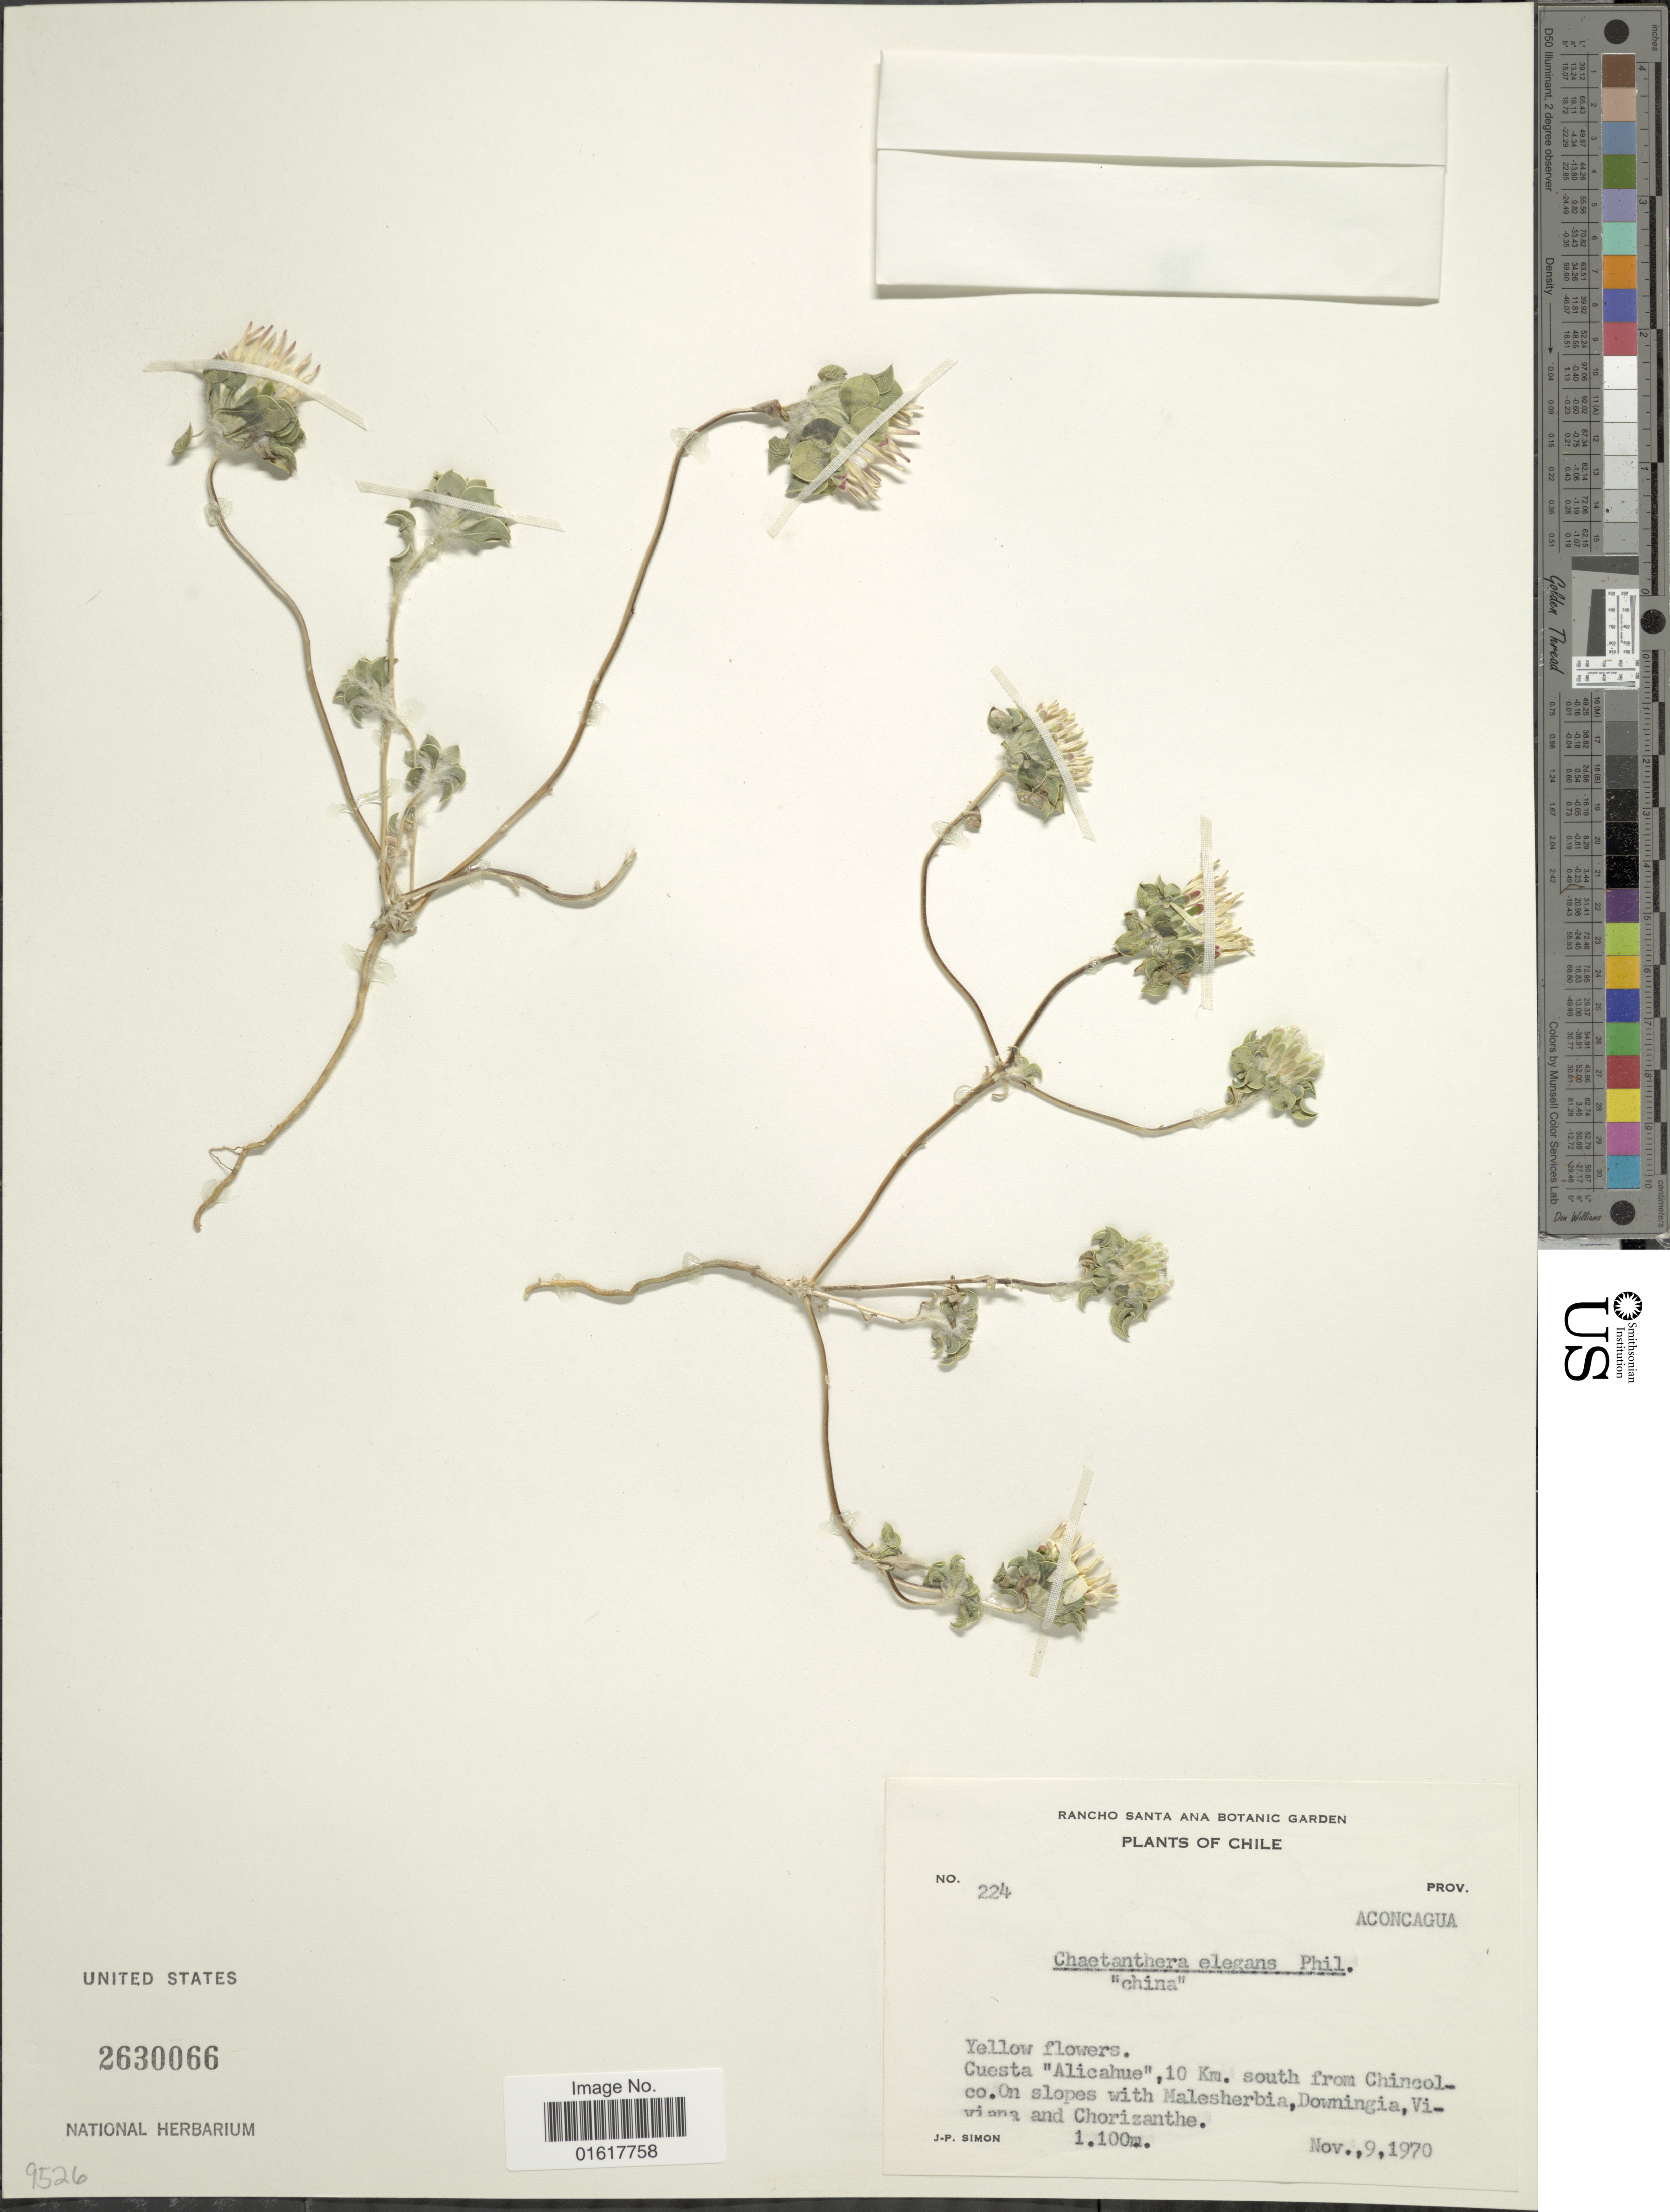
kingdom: Plantae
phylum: Tracheophyta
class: Magnoliopsida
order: Asterales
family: Asteraceae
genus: Chaetanthera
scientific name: Chaetanthera elegans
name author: Phil.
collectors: J.-P. Simon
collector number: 224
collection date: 1970-11-09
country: Chile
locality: Prov. Aconcagua. Cuesta "Alicahue", 10 km. south from Chincolco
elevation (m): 1100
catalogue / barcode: US 2630066